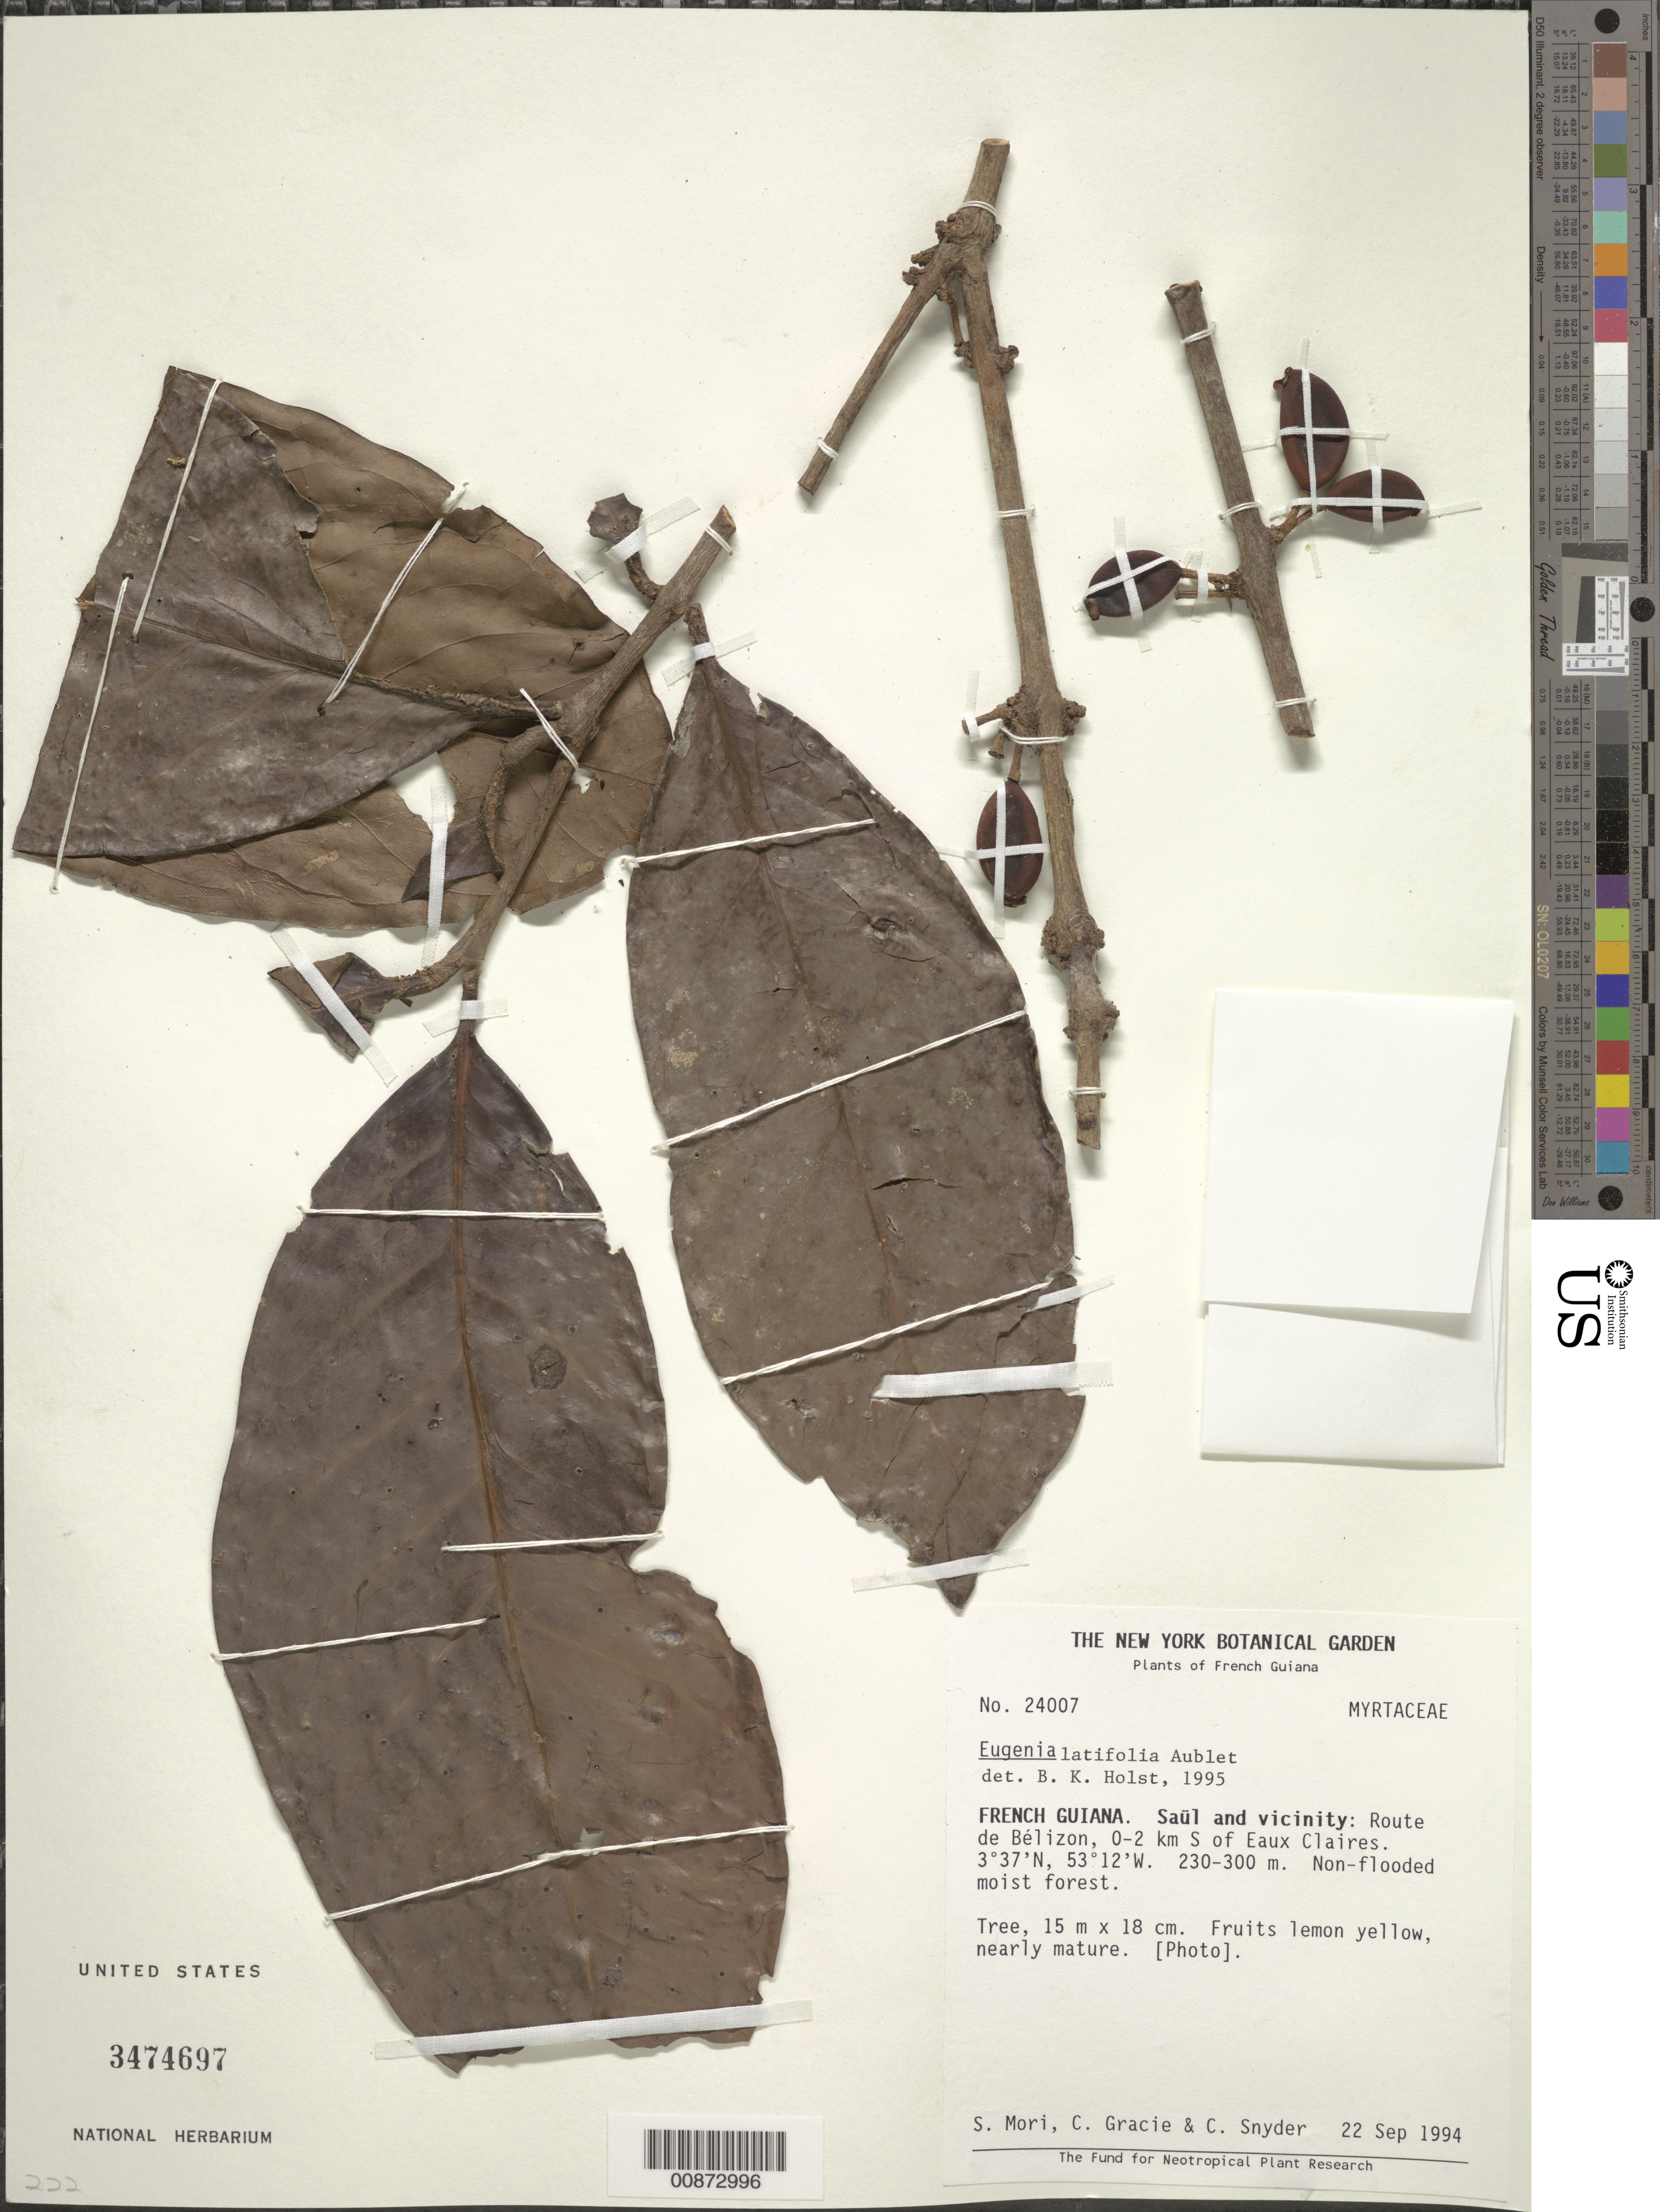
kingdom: Plantae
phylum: Tracheophyta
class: Magnoliopsida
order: Myrtales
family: Myrtaceae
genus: Eugenia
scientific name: Eugenia latifolia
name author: Aubl.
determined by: Holst, Bruce K.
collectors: S. Mori, C. A. Gracie & C. Snyder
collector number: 24007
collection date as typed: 22-Sep-94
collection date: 1994-09-22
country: French Guiana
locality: Saül and vic., Route de Bélizon, 0-2 km S of Eaux Claires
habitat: Non-flooded moist forest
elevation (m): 230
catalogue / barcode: US 3474697